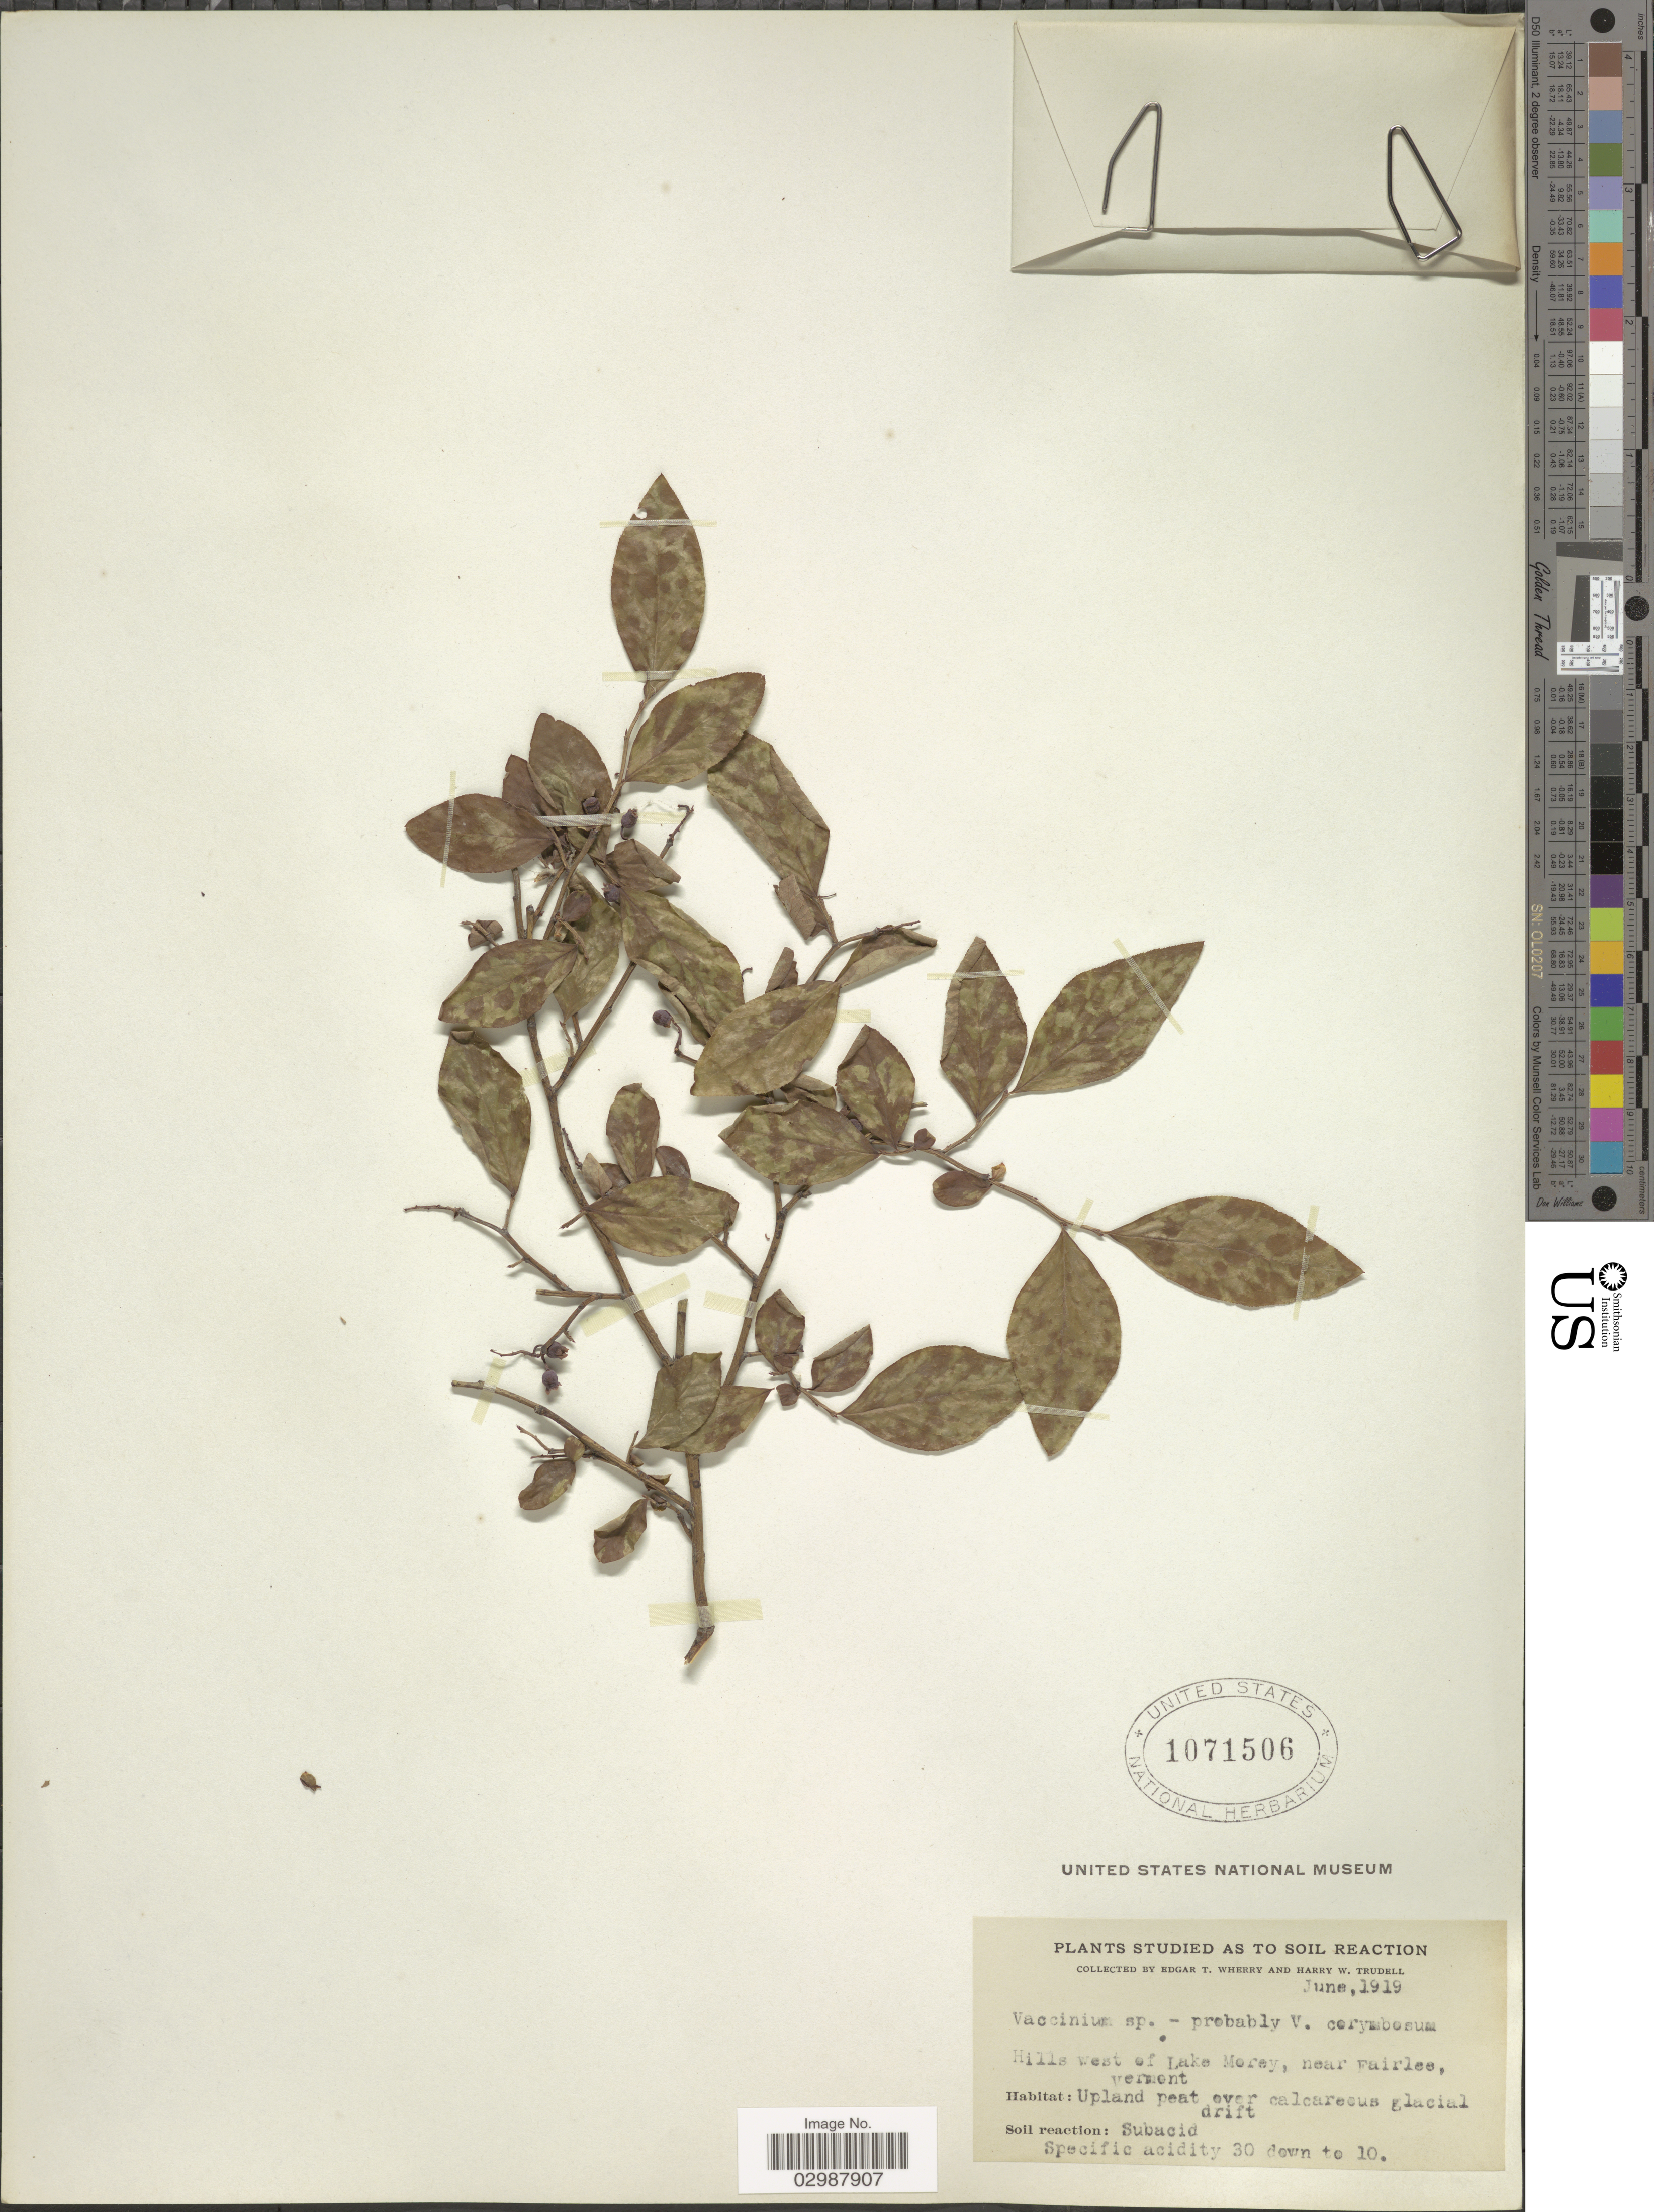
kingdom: Plantae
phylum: Tracheophyta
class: Magnoliopsida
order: Ericales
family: Ericaceae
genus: Vaccinium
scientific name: Vaccinium corymbosum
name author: L.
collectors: E. T. Wherry & H. Trudell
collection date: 1919-06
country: United States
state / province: Vermont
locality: Hills west of Lake Morey, near Fairlee.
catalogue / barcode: US 1071506